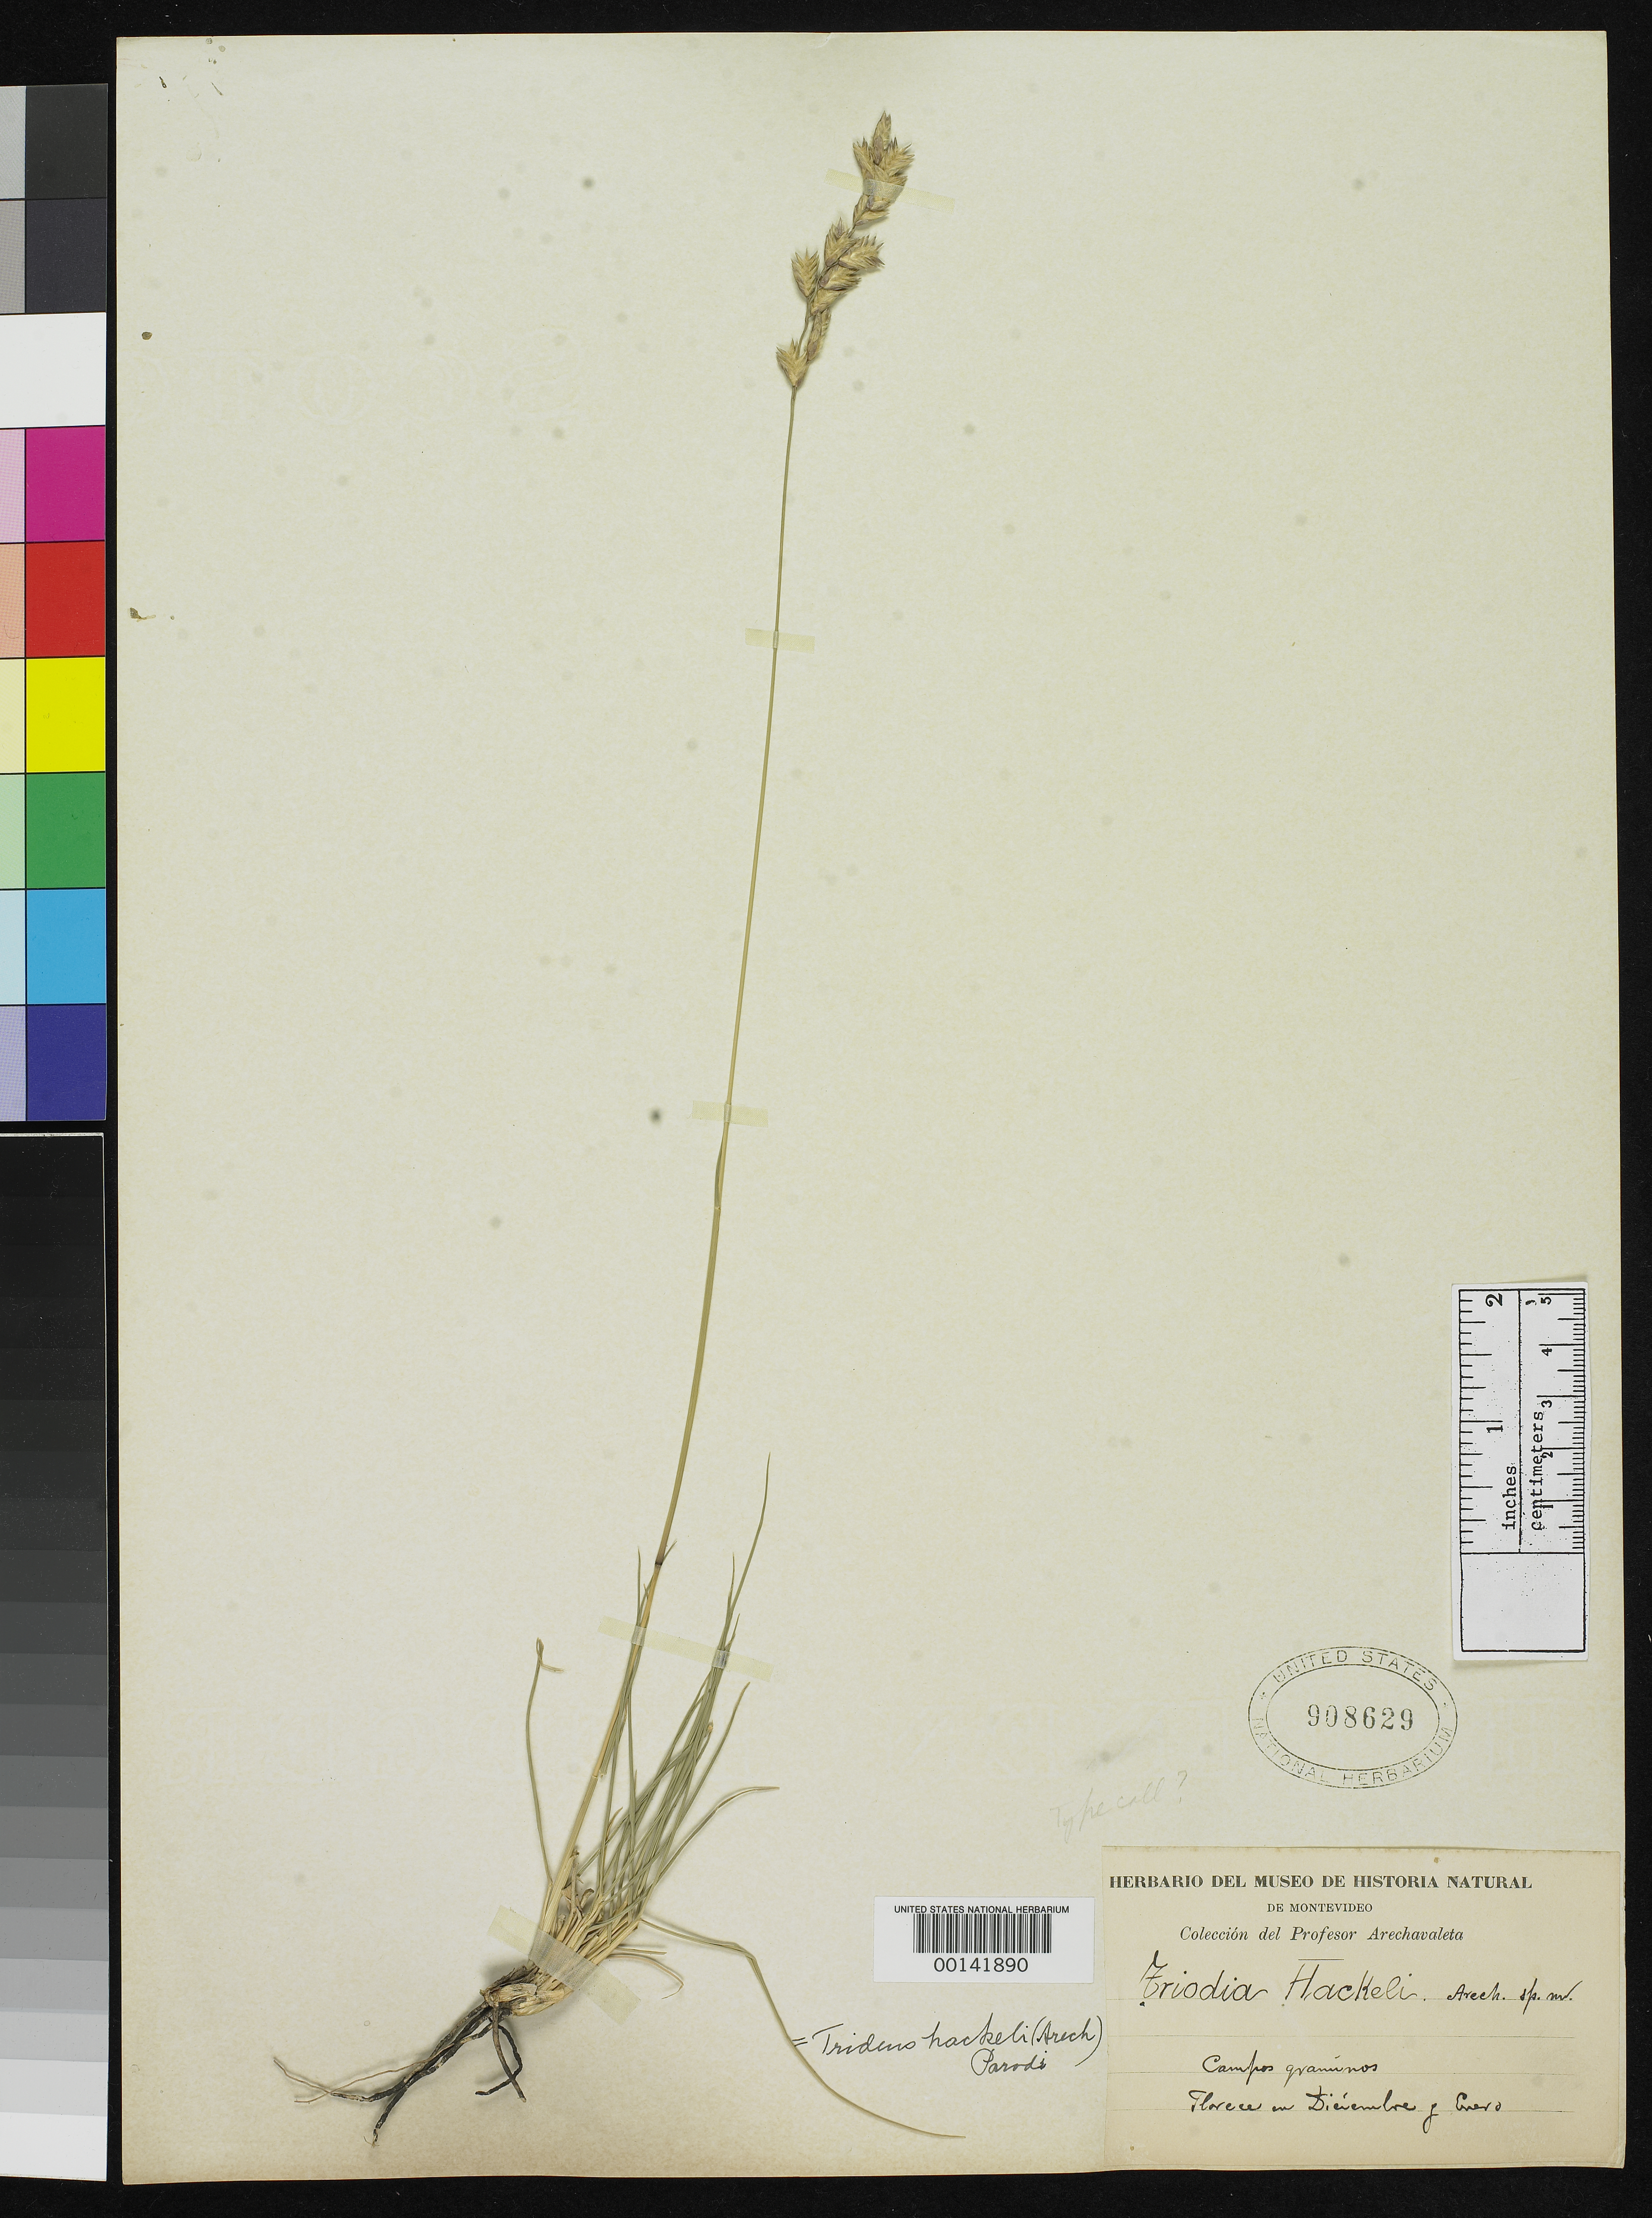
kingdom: Plantae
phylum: Tracheophyta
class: Liliopsida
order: Poales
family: Poaceae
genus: Triodia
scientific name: Triodia hackeli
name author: Arechav.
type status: Type Collection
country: Uruguay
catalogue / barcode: US 908629